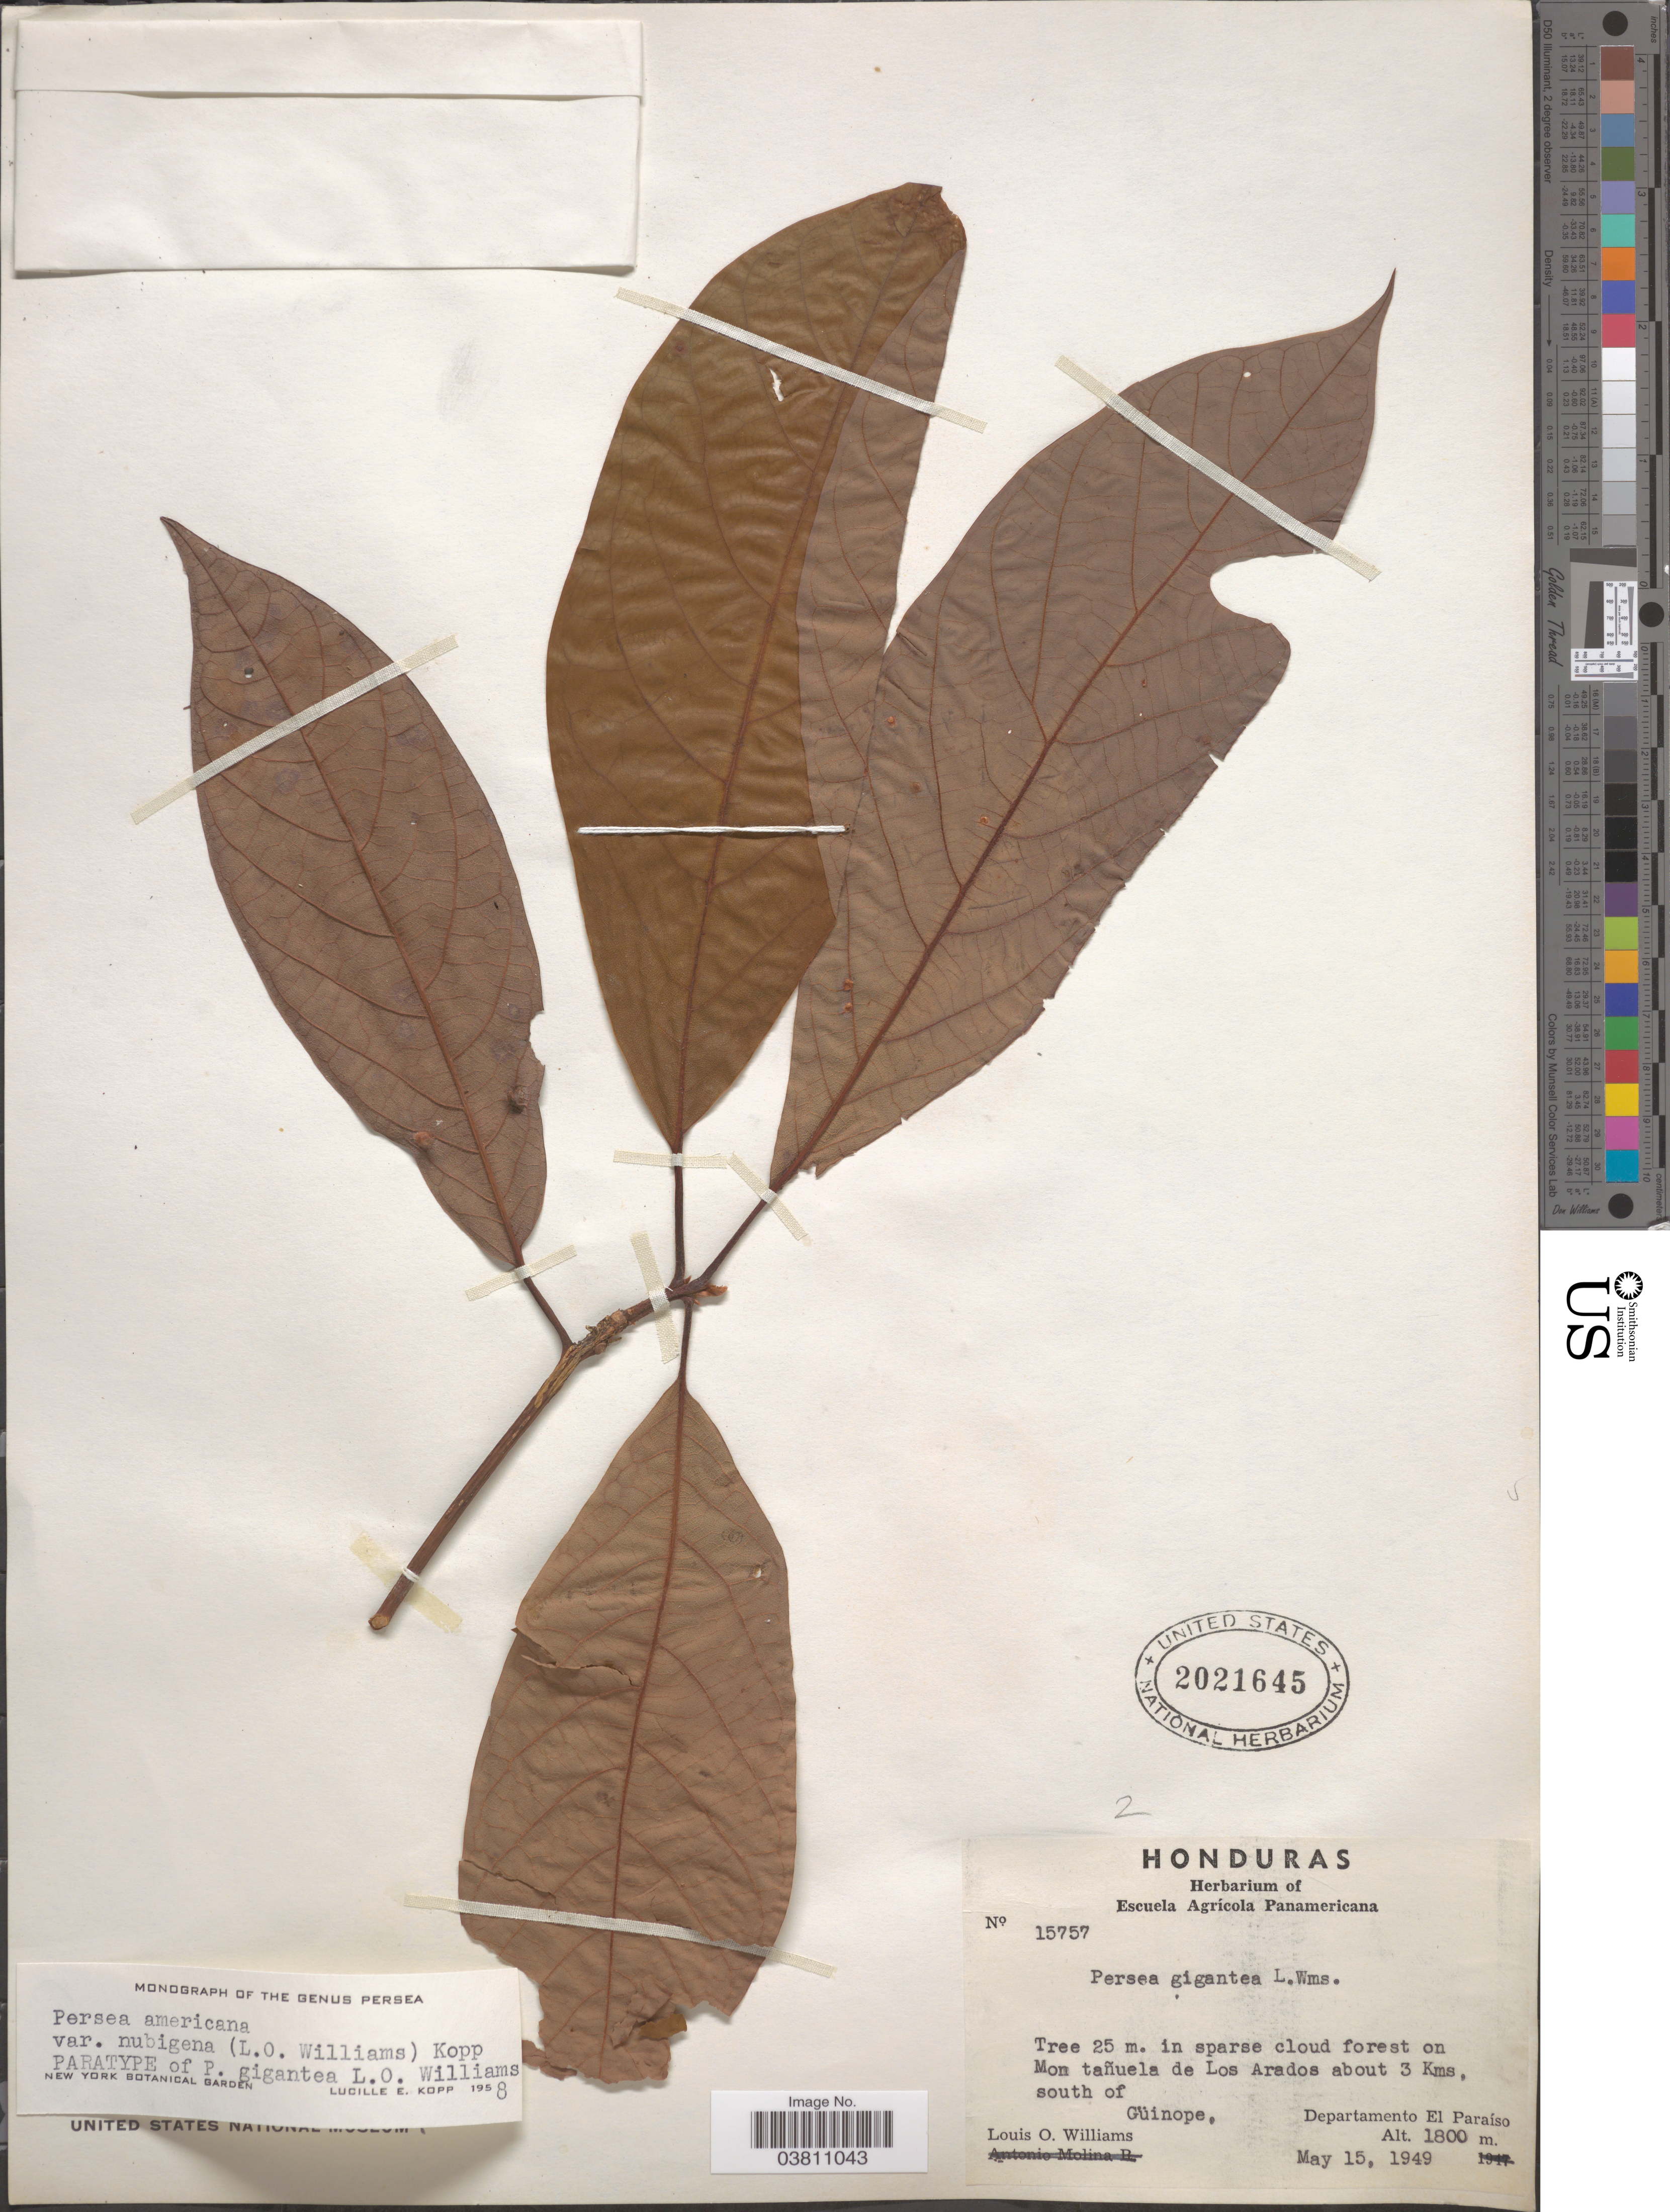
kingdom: Plantae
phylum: Tracheophyta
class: Magnoliopsida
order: Laurales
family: Lauraceae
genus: Persea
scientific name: Persea americana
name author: Mill.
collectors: L. O. Williams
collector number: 15757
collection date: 1949-05-15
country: Honduras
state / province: El Paraiso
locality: Cloud forest on Mon tañuela de Los Arados about 3 Kms. south of Güinope. Departamento El Paraíso.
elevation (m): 1800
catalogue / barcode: US 2021645